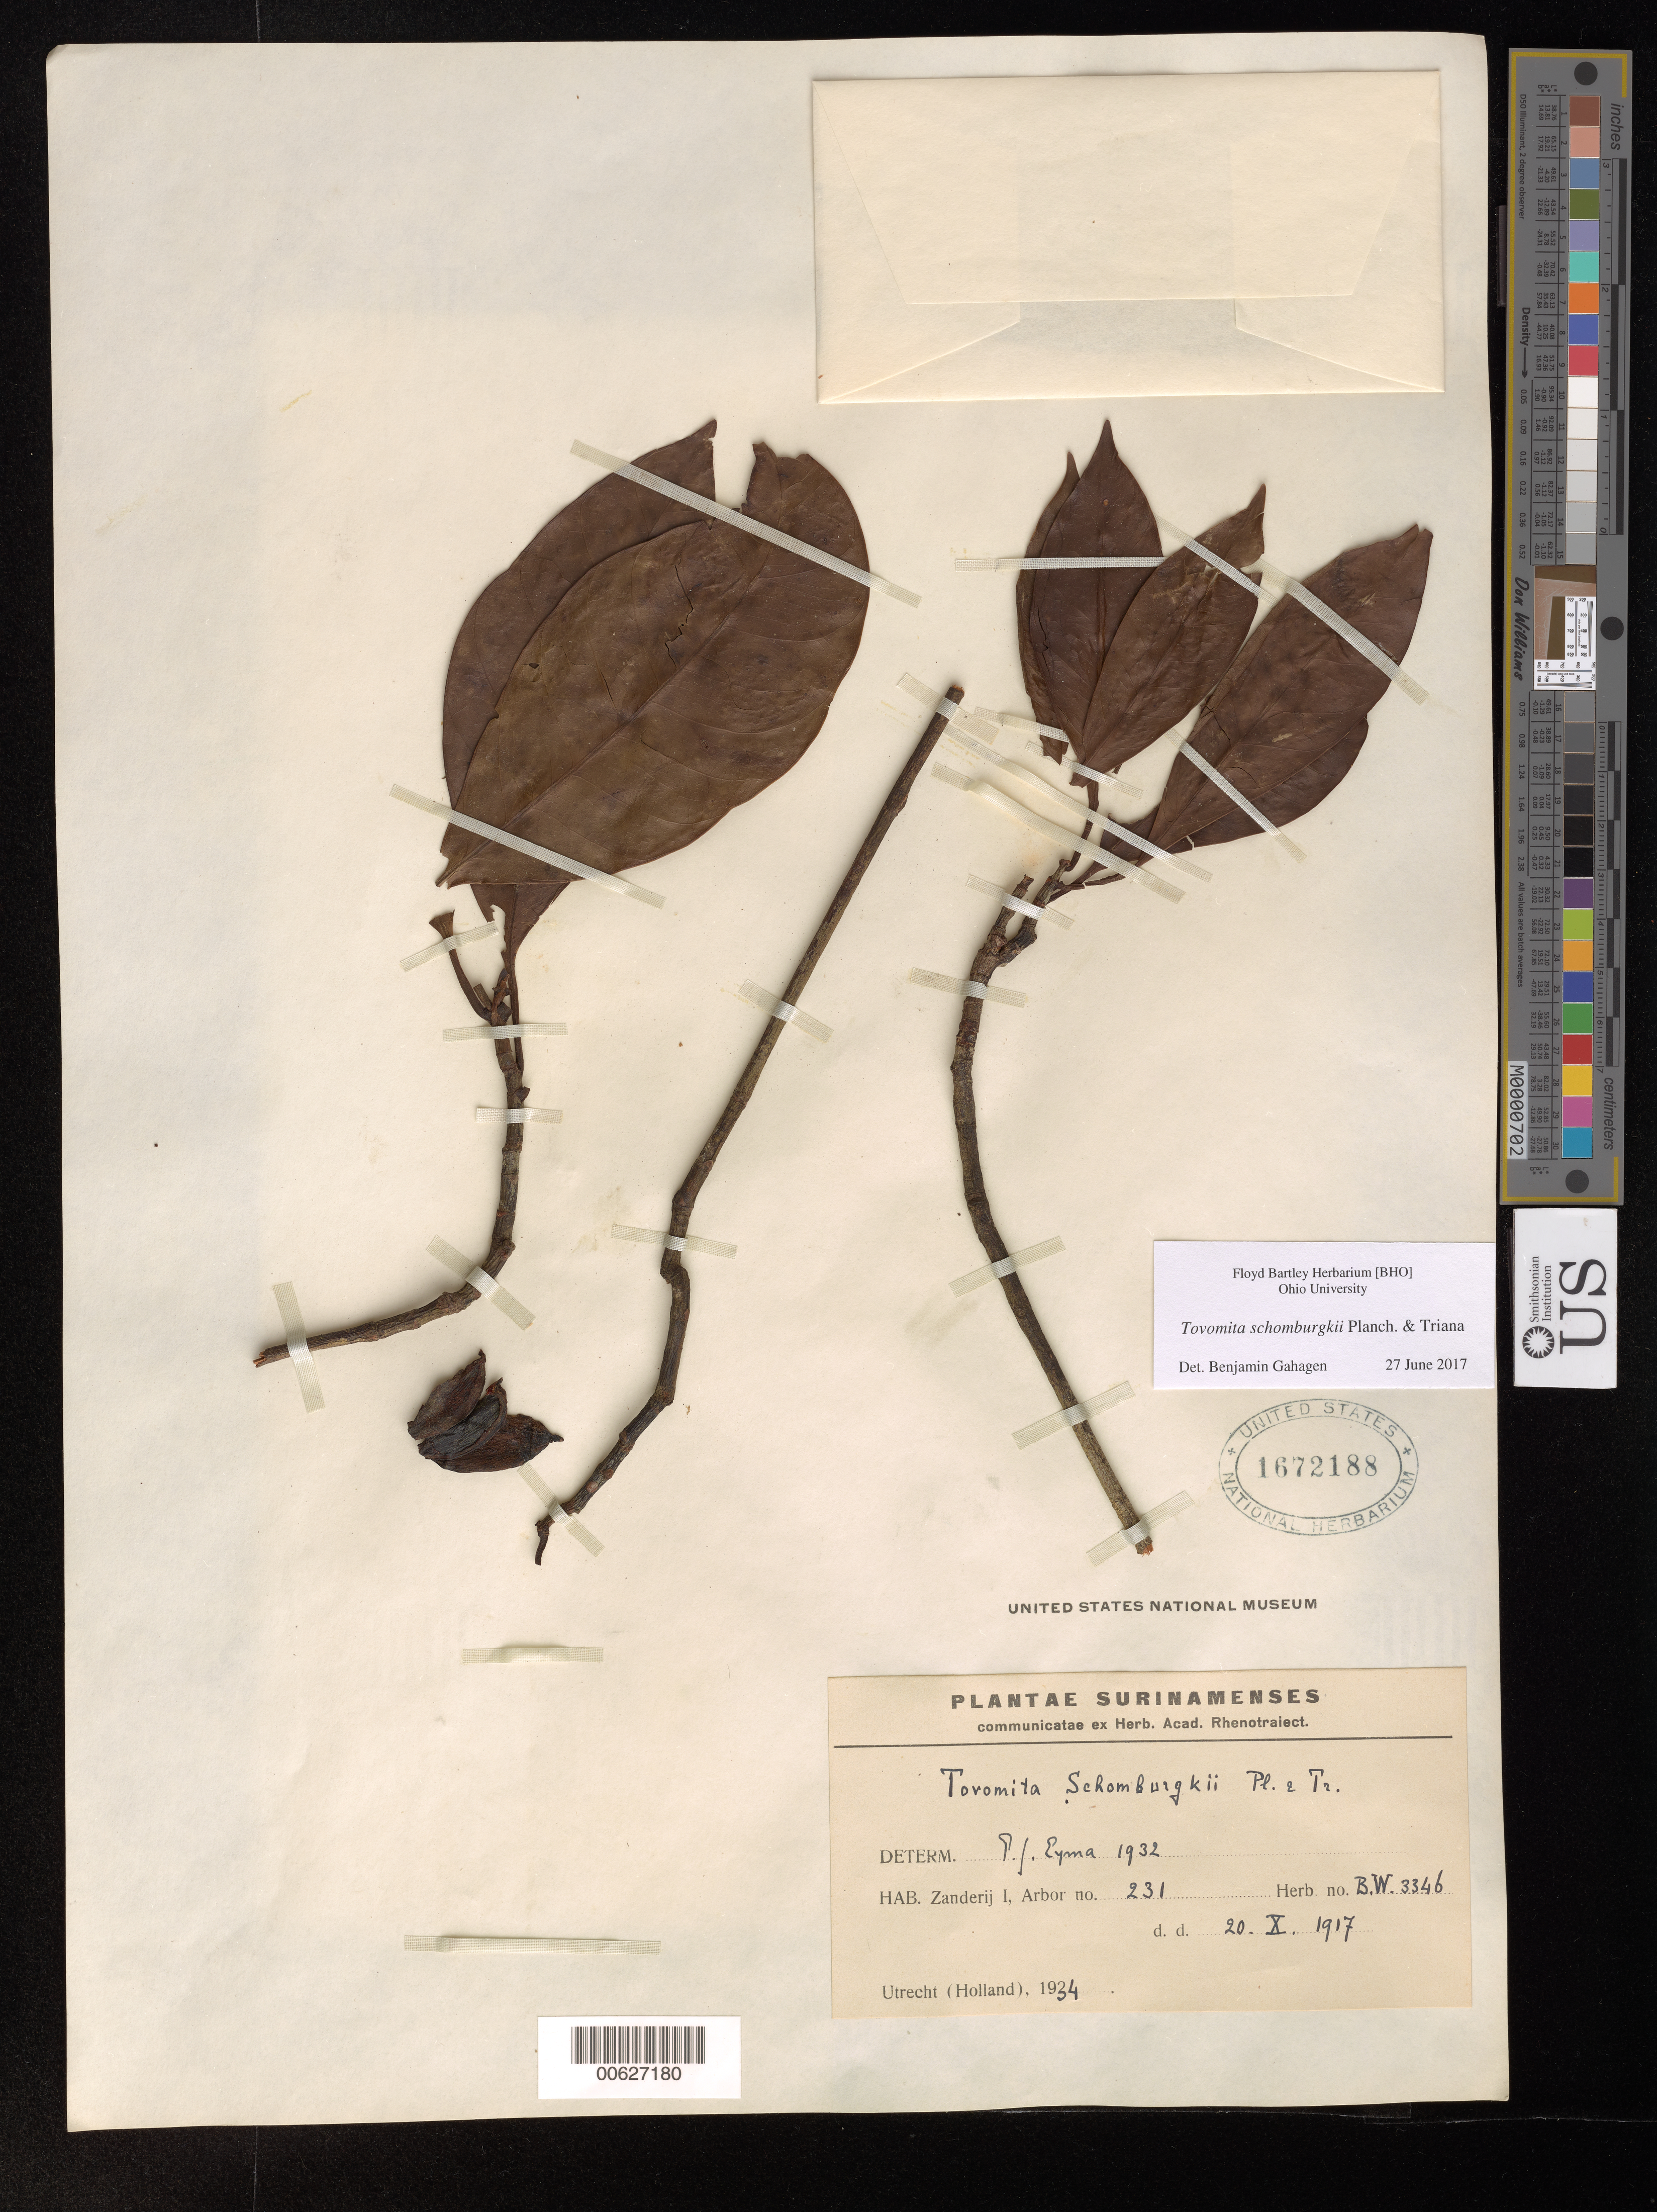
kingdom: Plantae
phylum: Tracheophyta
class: Magnoliopsida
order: Malpighiales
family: Clusiaceae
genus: Tovomita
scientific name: Tovomita schomburgkii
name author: Planch. & Triana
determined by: Eyma, P. J.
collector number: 3346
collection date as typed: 20-Oct-17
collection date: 1917-10-20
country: Suriname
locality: Zanderij I., Forest Reserve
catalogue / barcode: US 1672188